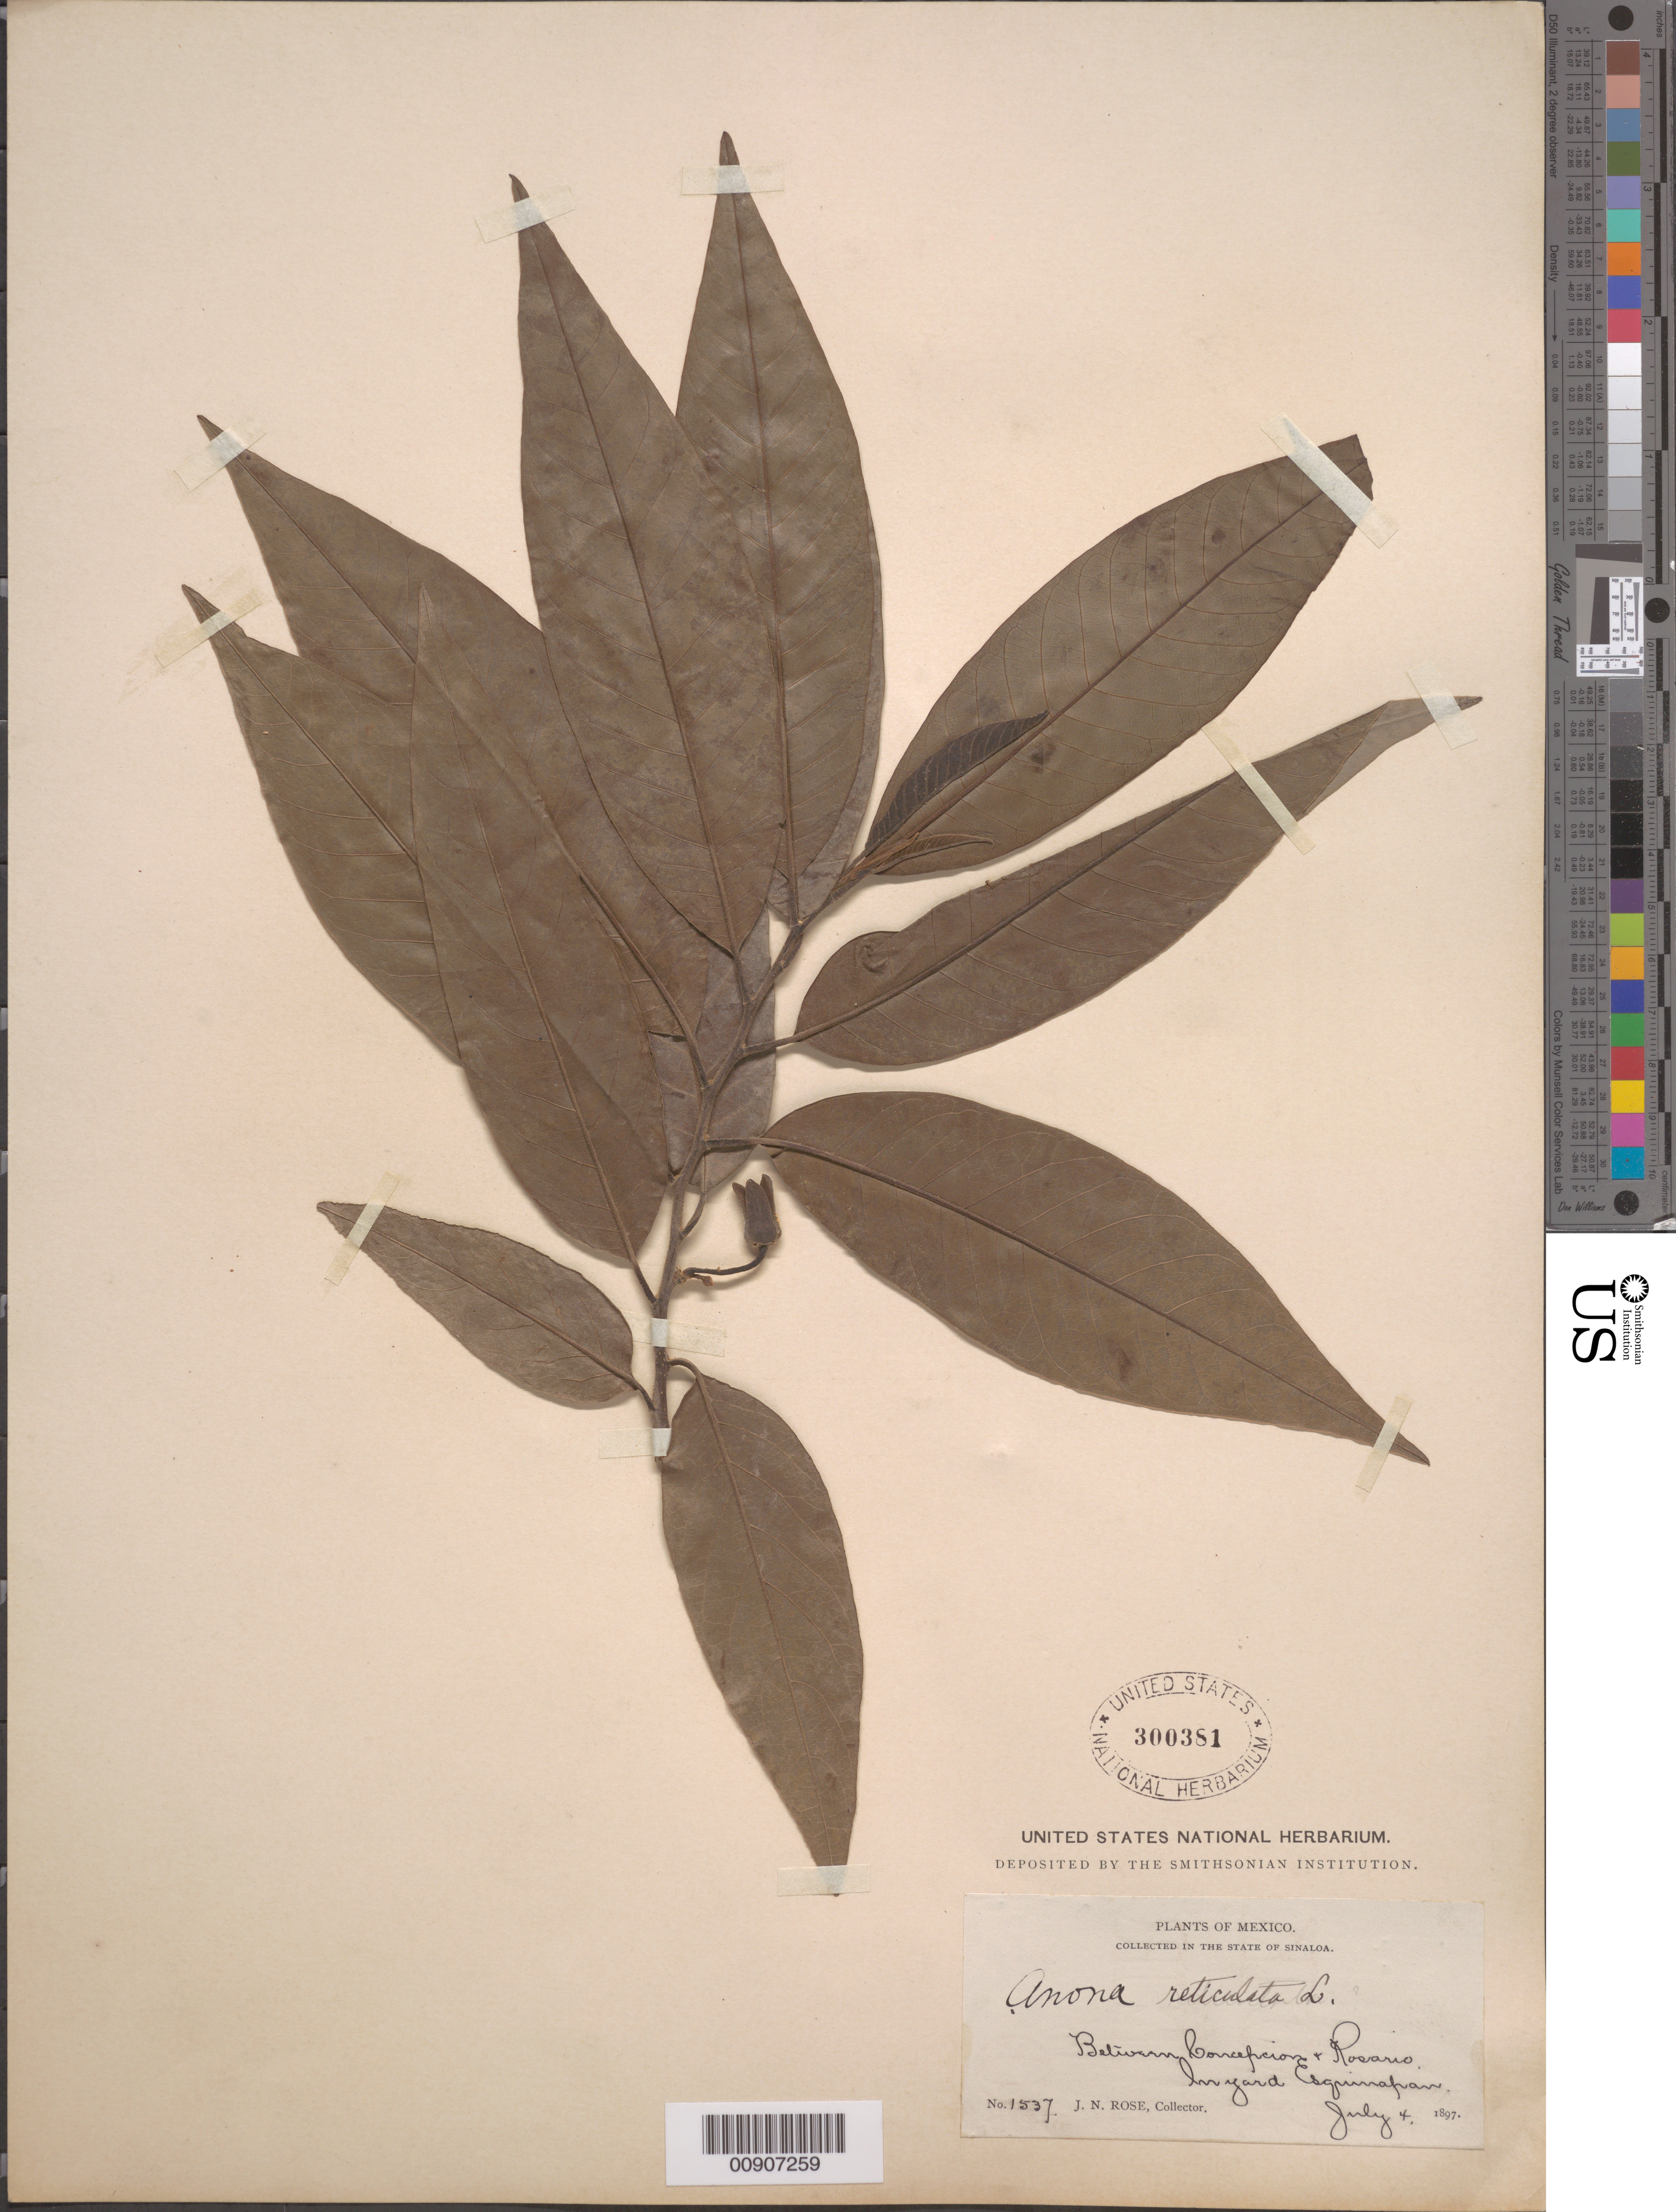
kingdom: Plantae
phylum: Tracheophyta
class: Magnoliopsida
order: Magnoliales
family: Annonaceae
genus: Annona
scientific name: Annona reticulata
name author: L.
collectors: J. N. Rose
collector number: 1537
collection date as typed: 04 Jul 1897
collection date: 1897-07-04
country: Mexico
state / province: Sinaloa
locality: Between Concepcion & Rosario. In yard Esquinapan. State of Sinaloa.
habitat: In yard.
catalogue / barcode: US 300381